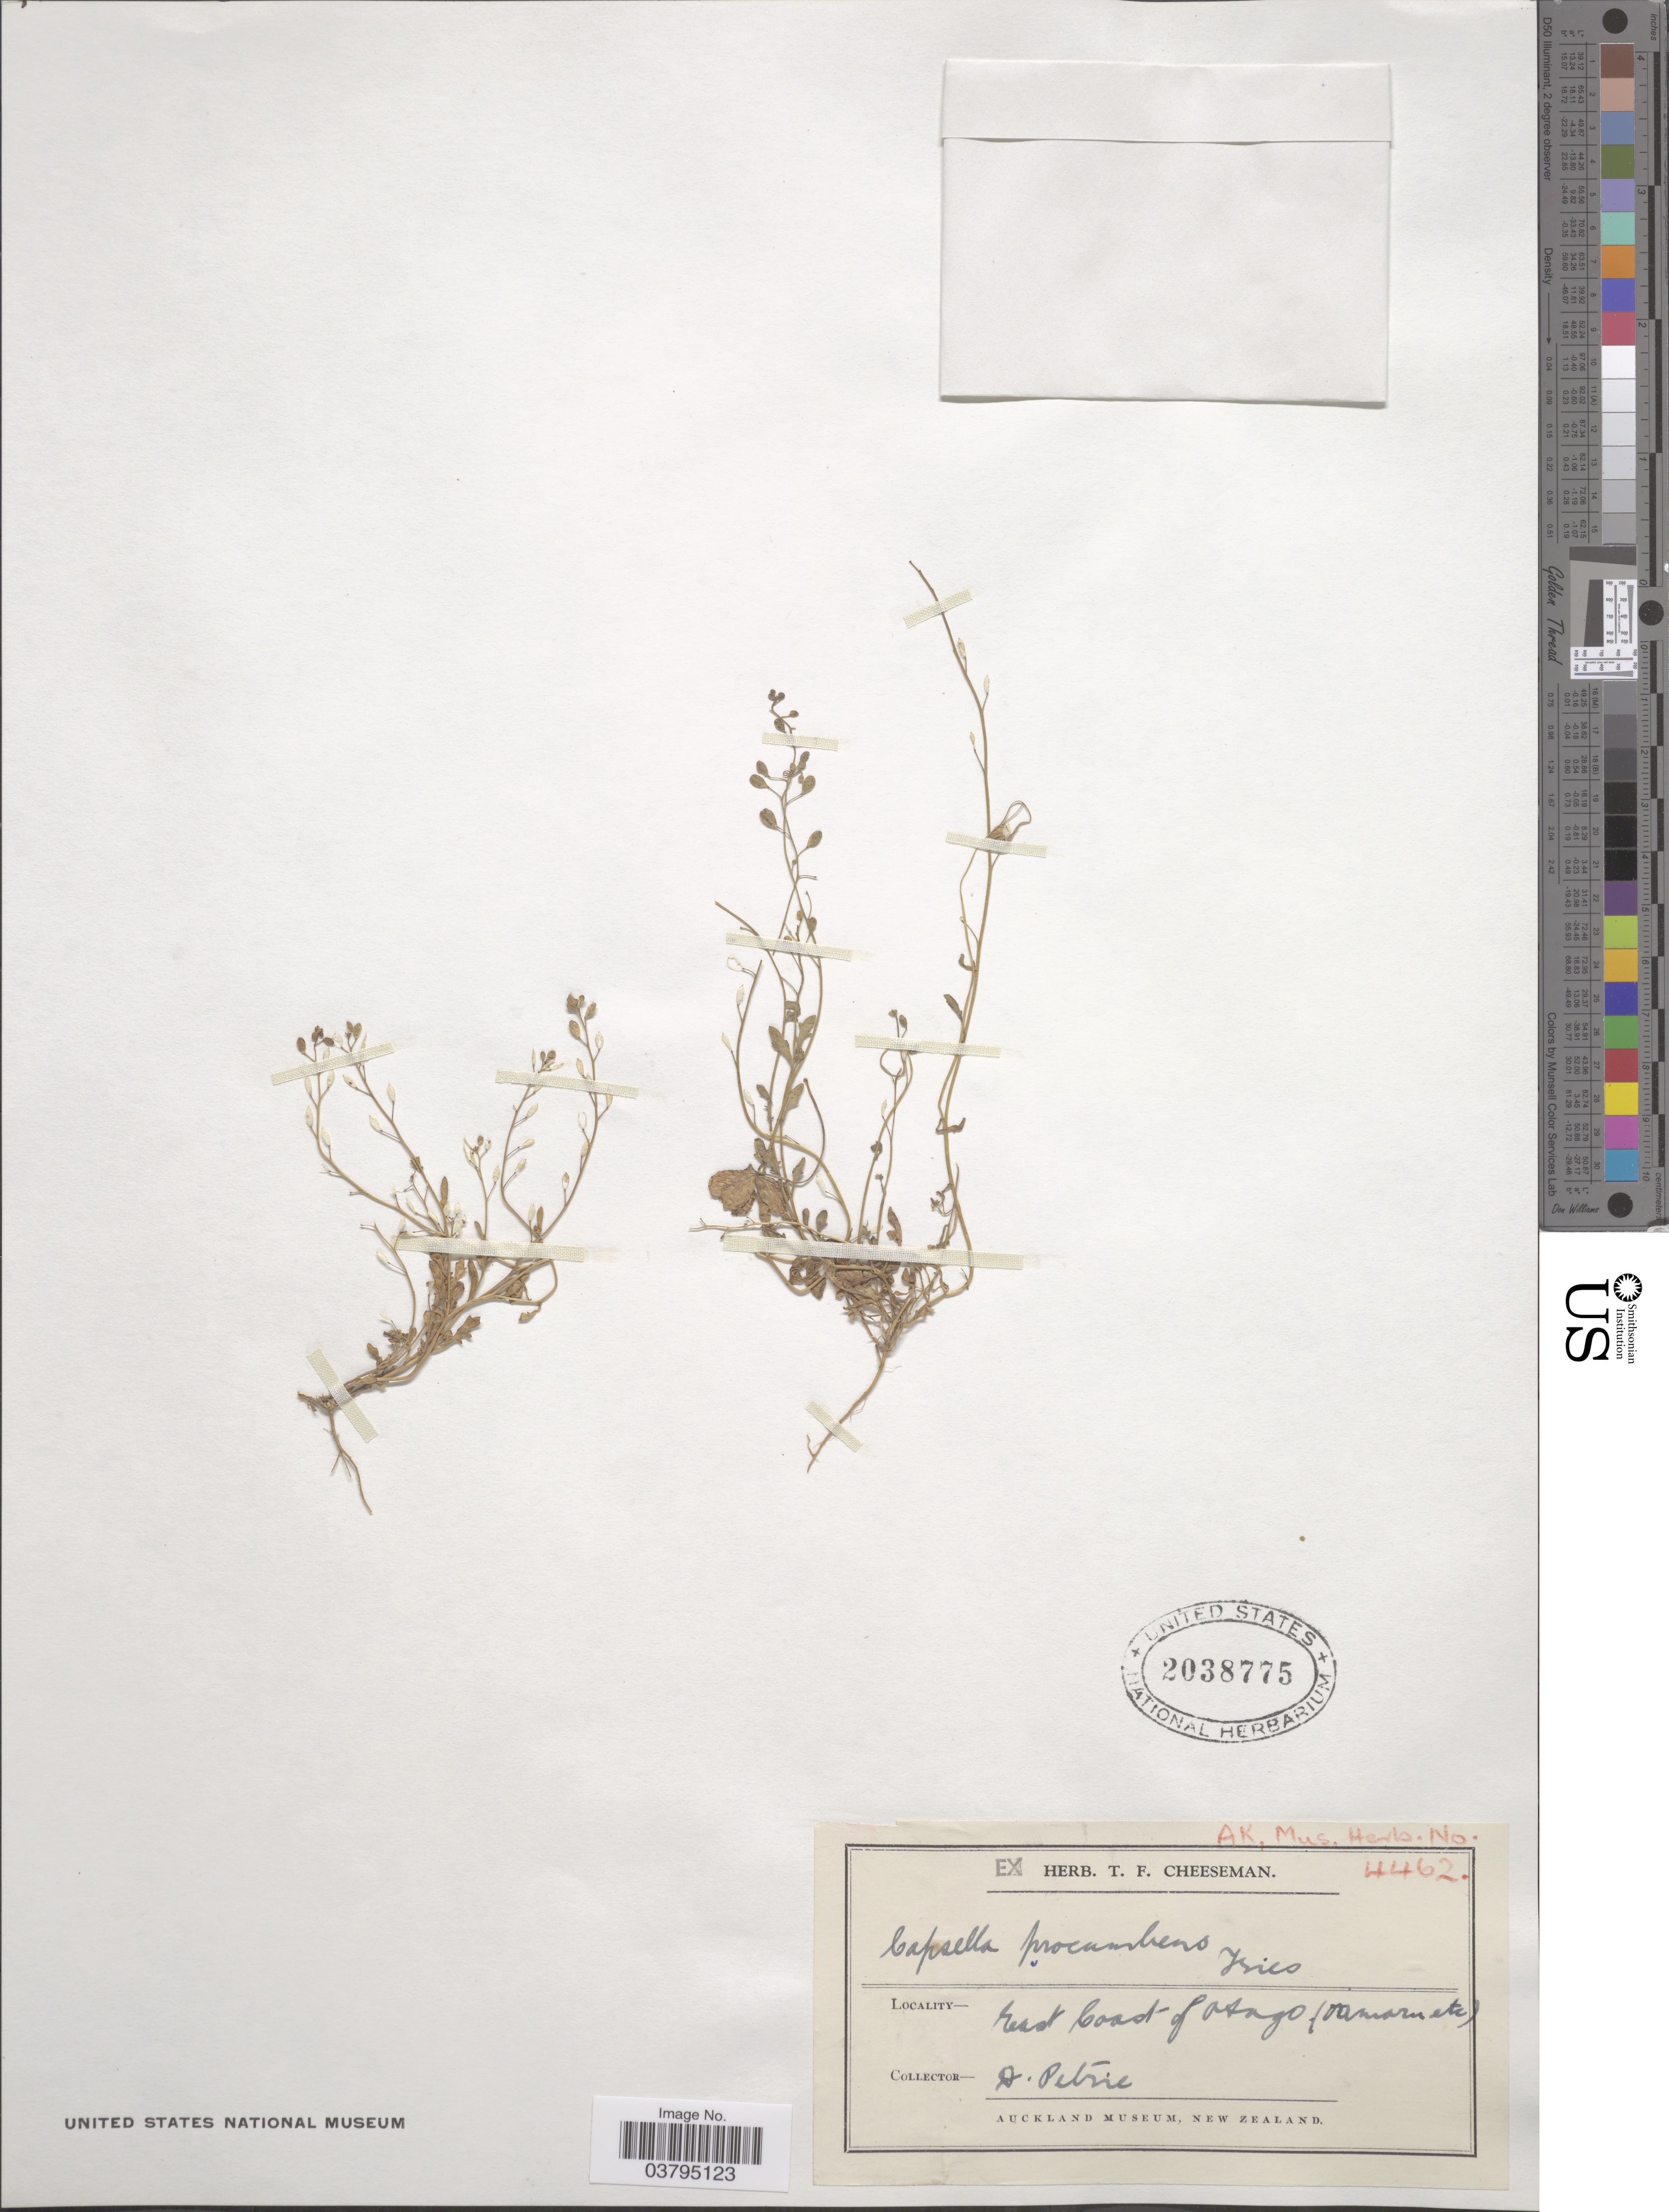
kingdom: Plantae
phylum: Tracheophyta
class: Magnoliopsida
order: Brassicales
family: Brassicaceae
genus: Capsella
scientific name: Capsella procumbens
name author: (L.) Fr.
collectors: D. Petrie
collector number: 4462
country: New Zealand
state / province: Otago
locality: East coast of Otago ( [illegible text]).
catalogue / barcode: US 2038775